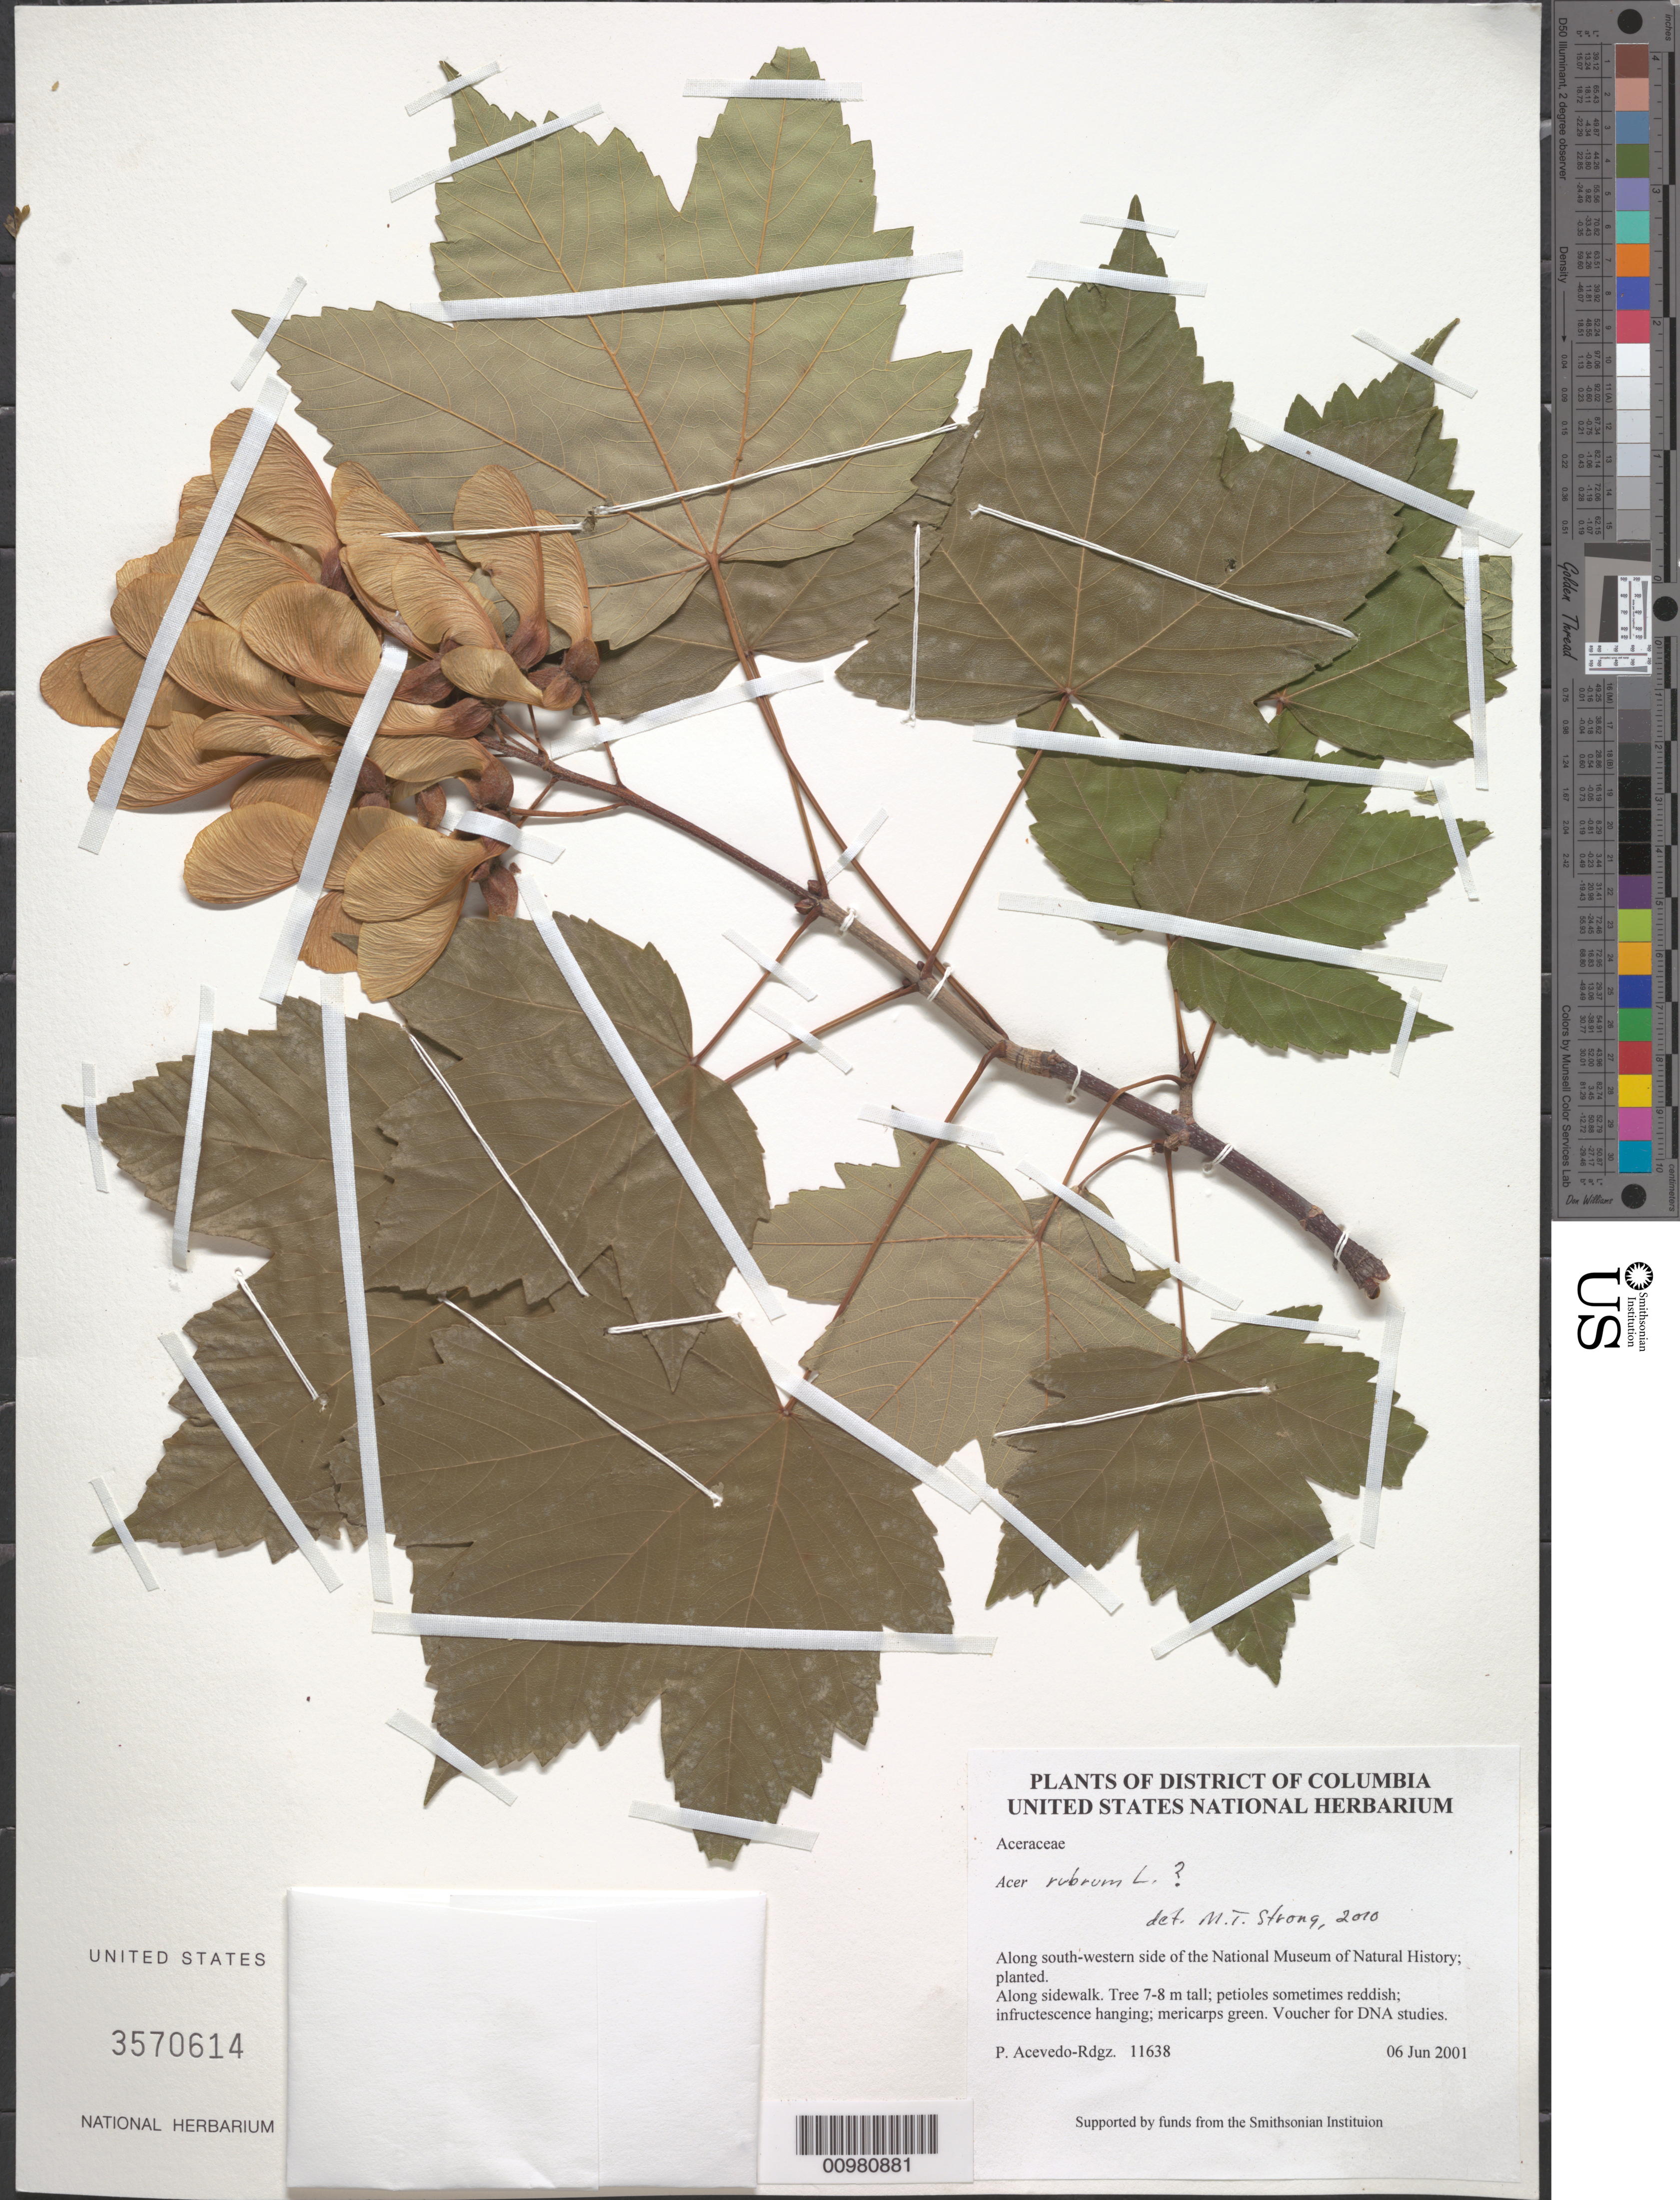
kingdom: Plantae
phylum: Tracheophyta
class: Magnoliopsida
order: Sapindales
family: Sapindaceae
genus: Acer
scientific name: Acer rubrum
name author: L.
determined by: Strong, M. T., (US), Smithsonian Institution - National Museum of Natural History (UNITED STATES)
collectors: P. Acevedo-Rodr.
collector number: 11638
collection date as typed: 06 Jun 2001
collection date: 2001-06-06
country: United States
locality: District of Columbia; along southwestern side of the National Museum of Natural History.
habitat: Along sidewalk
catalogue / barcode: US 3570614